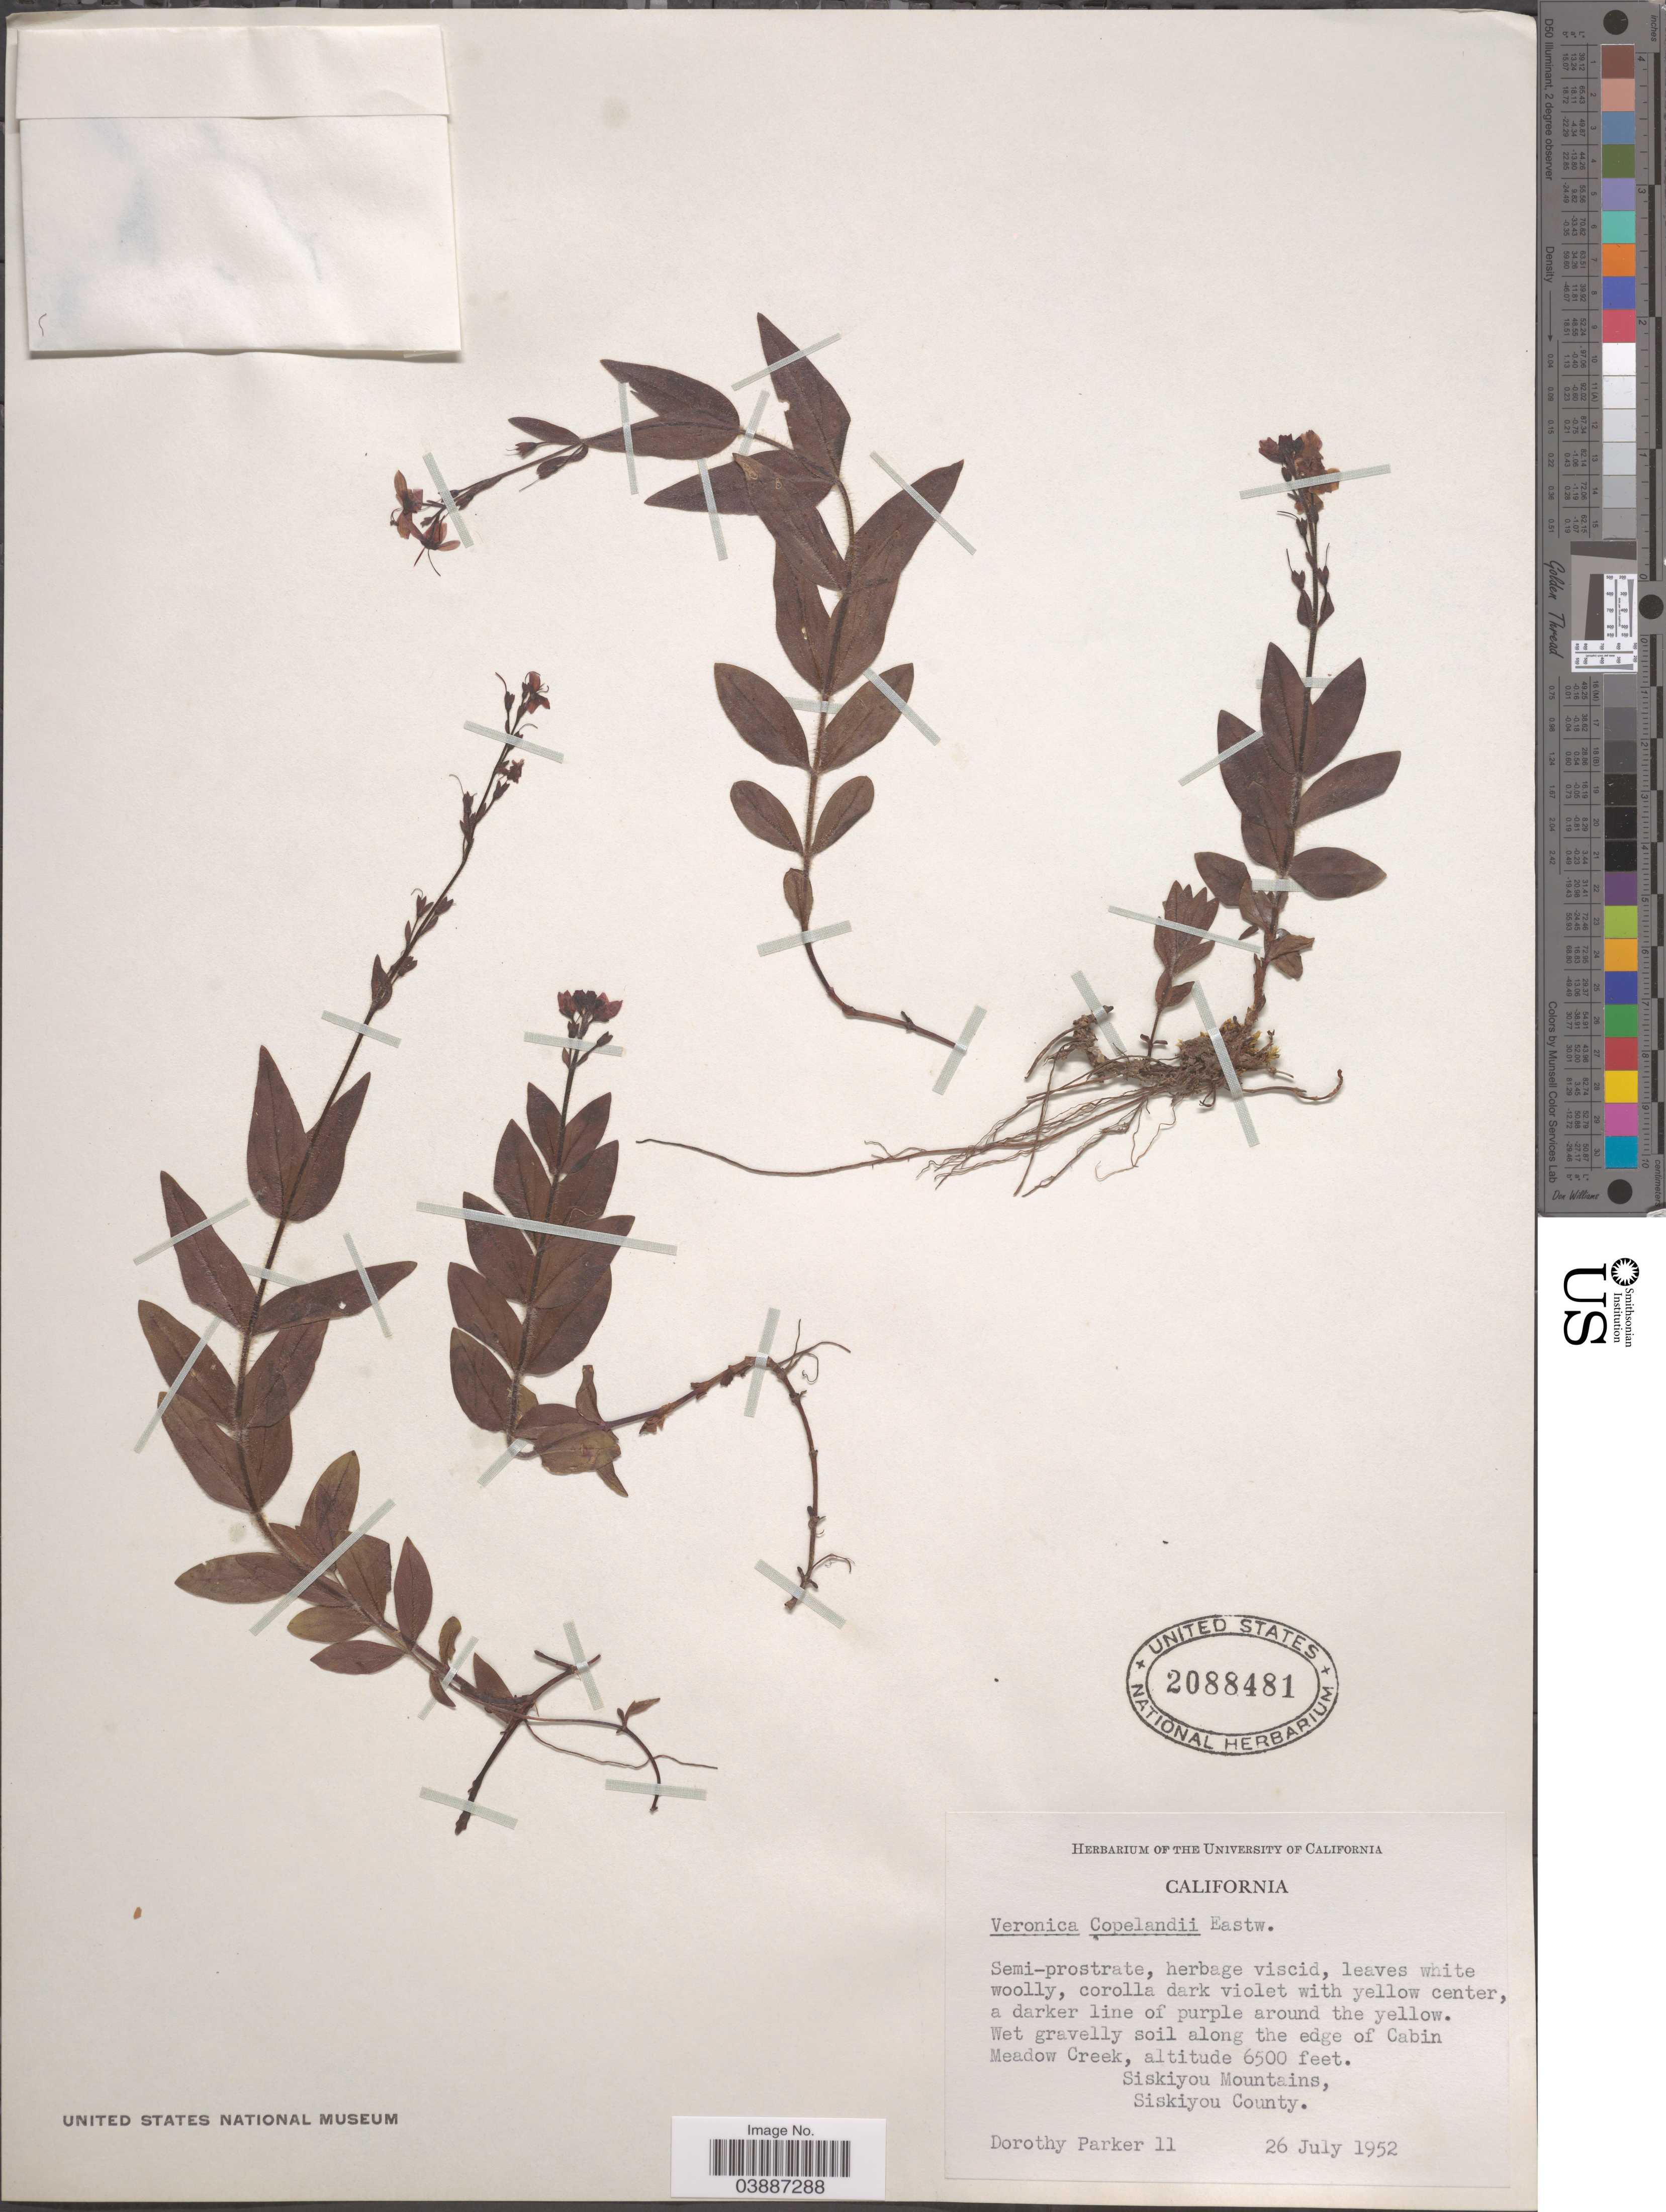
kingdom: Plantae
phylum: Tracheophyta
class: Magnoliopsida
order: Lamiales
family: Plantaginaceae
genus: Veronica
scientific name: Veronica copelandii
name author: Eastw.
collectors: D. Parker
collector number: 11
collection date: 1952-07-26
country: United States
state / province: California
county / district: Siskiyou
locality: Along the edge of Cabin Meadow Creek. Siskiyou Mountains, Siskiyou County.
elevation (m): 1981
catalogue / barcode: US 2088481